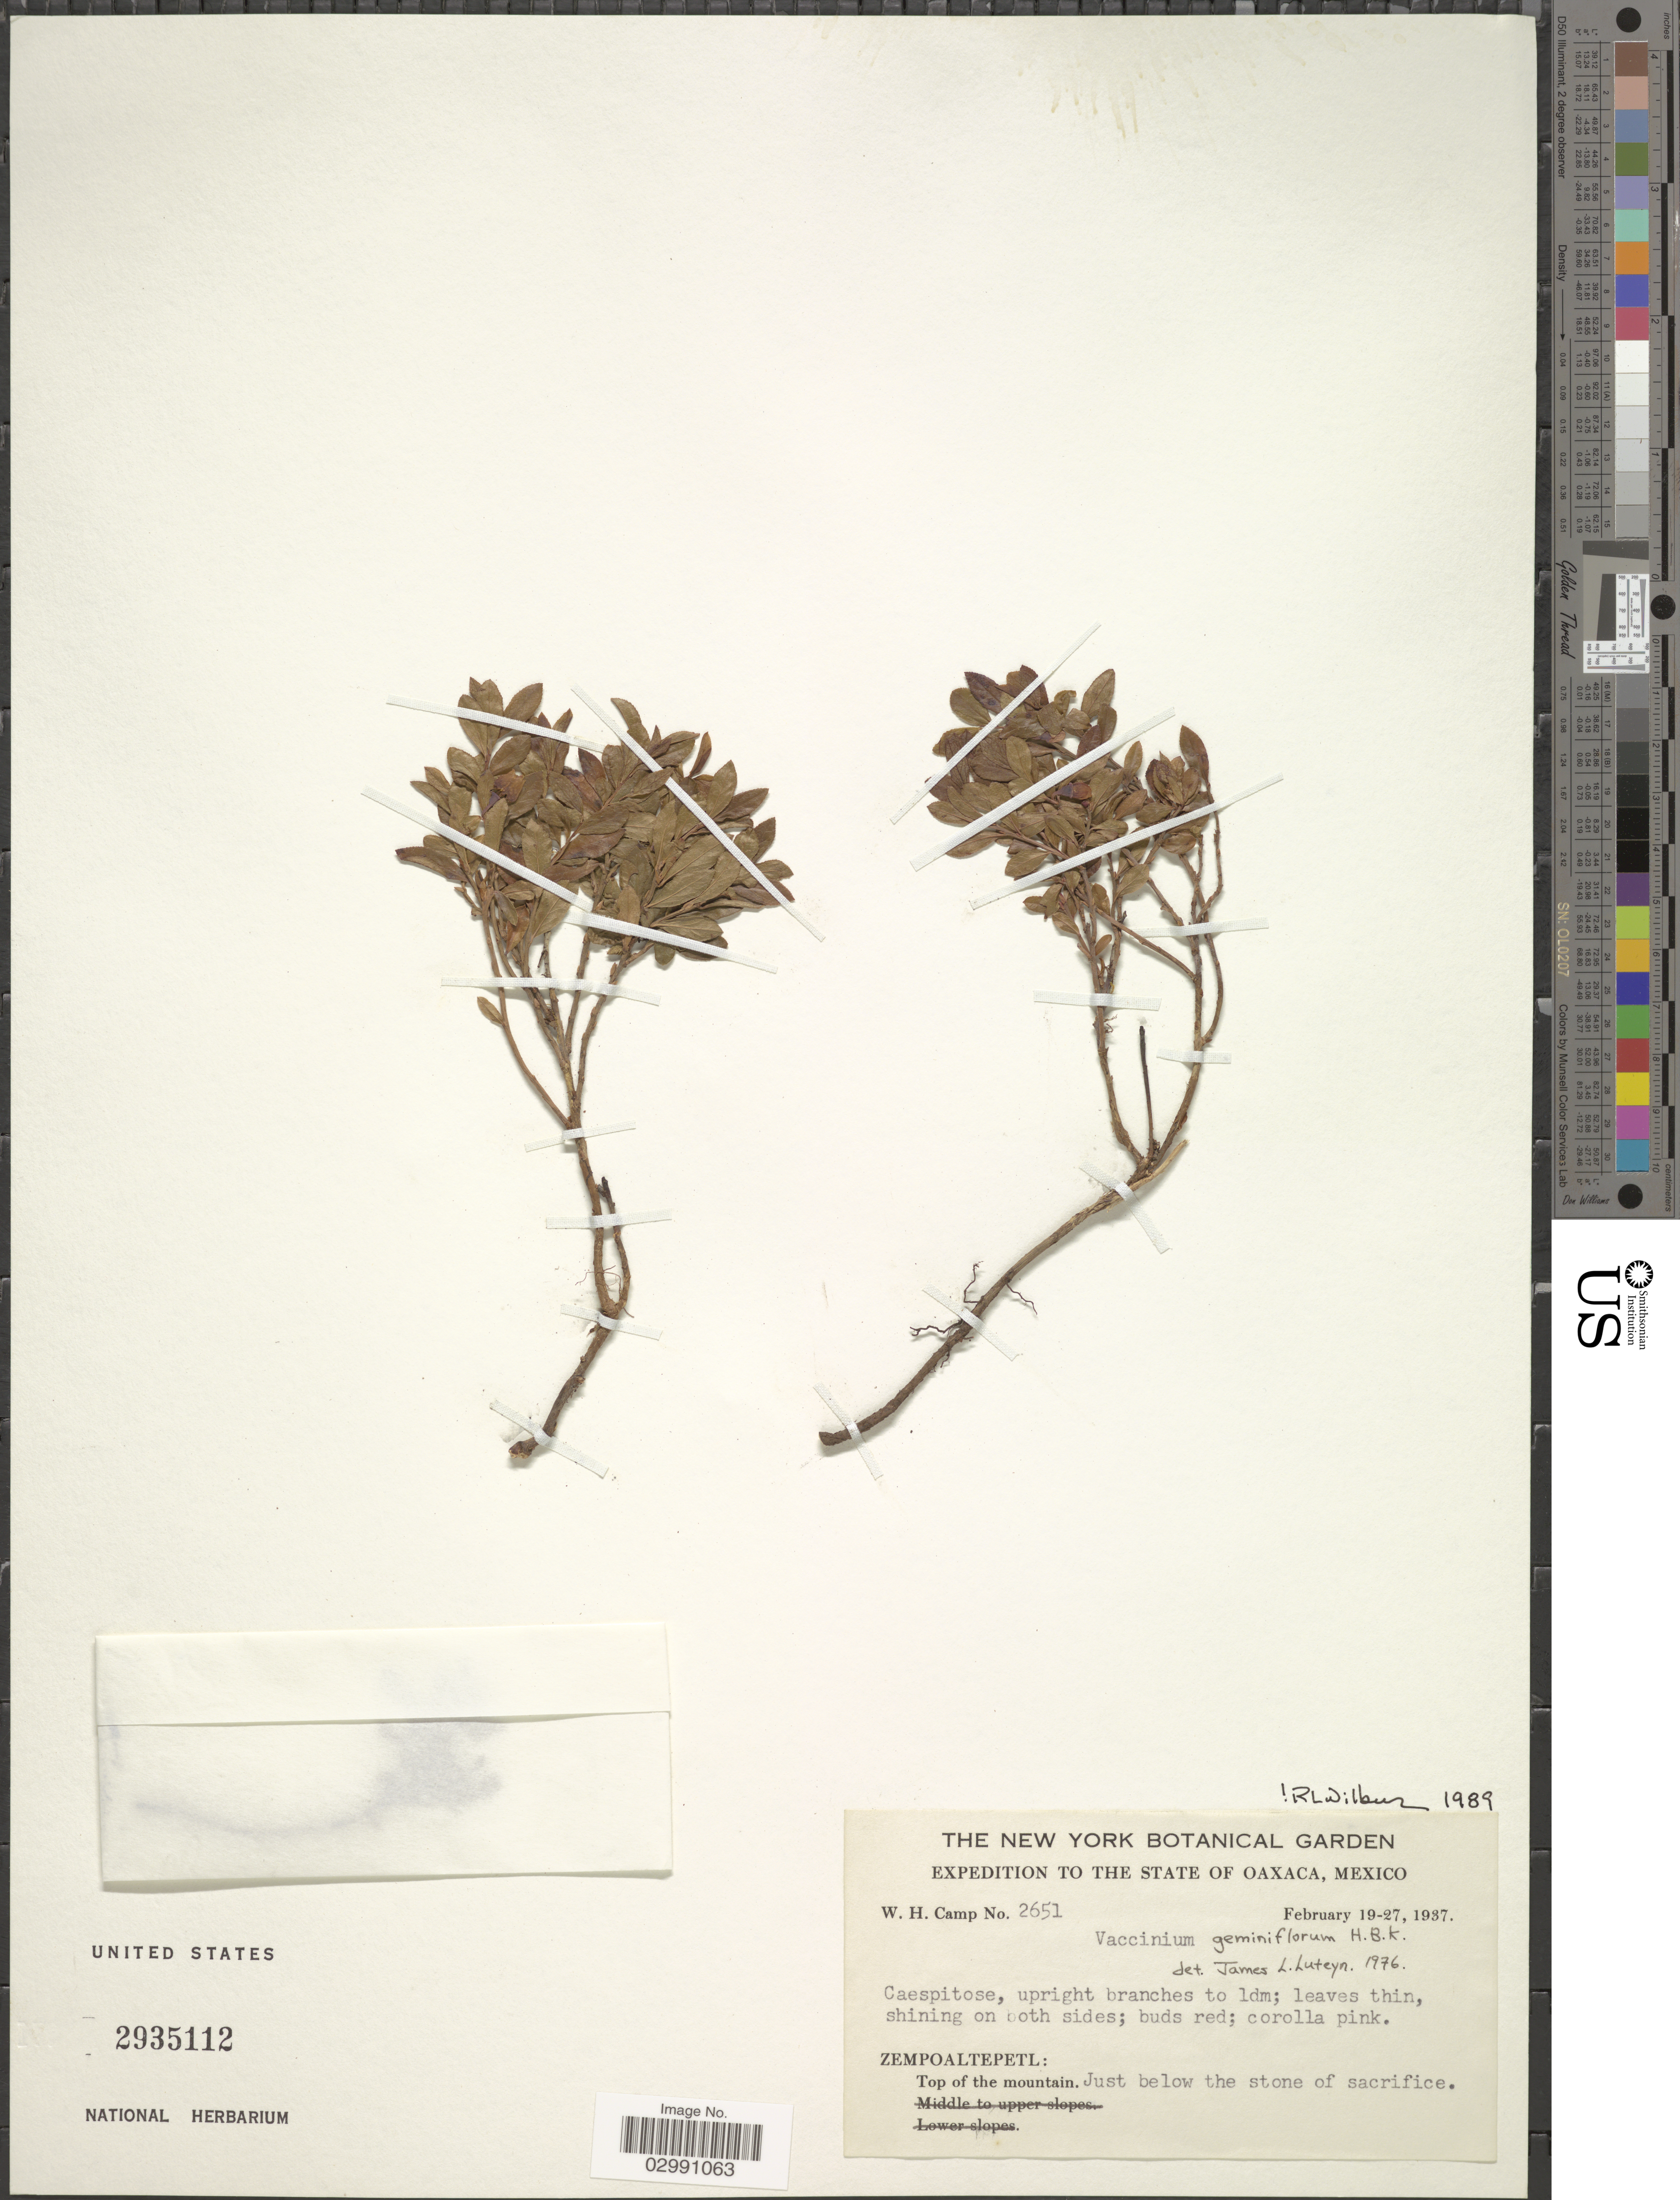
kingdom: Plantae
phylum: Tracheophyta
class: Magnoliopsida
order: Ericales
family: Ericaceae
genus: Vaccinium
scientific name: Vaccinium geminiflorum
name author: Kunth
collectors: W. H. Camp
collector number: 2651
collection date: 1937-02-19/1937-02-27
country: Mexico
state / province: Oaxaca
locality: Zempoaltepetl: Top of the mountain. Just below the stone of sacrifice.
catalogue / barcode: US 2935112